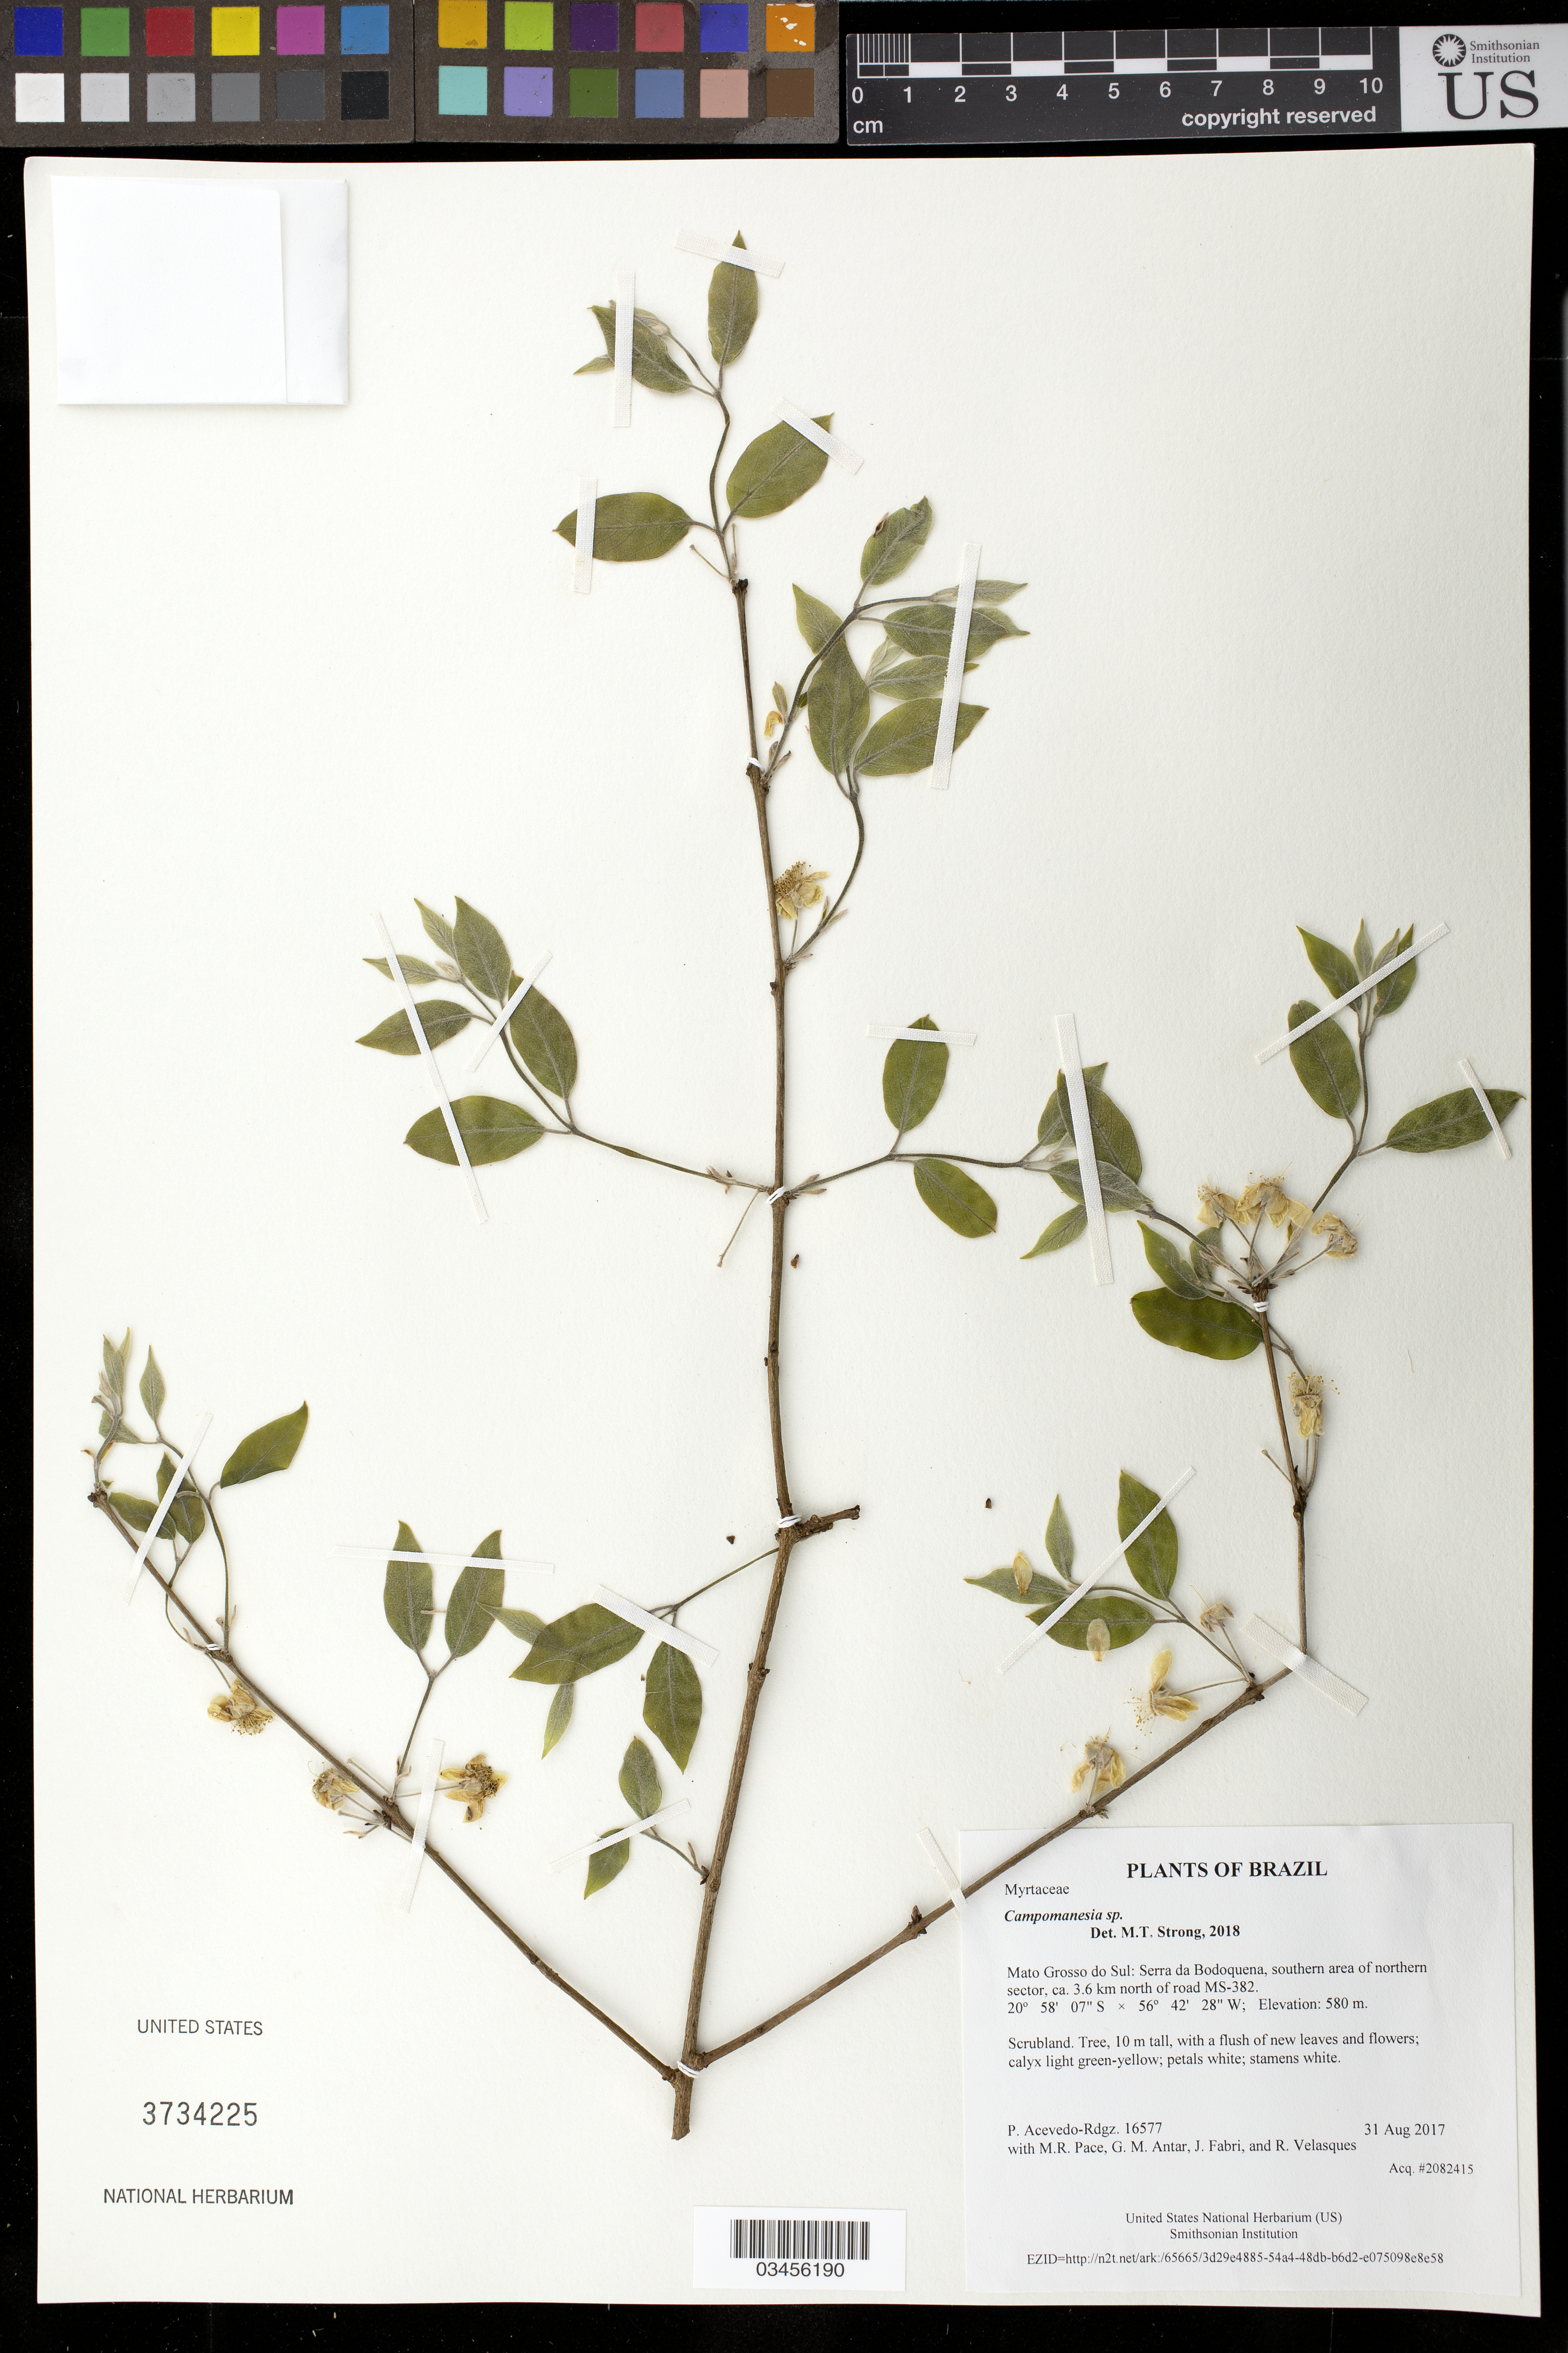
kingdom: Plantae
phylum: Tracheophyta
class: Magnoliopsida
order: Myrtales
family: Myrtaceae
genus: Campomanesia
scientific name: Campomanesia sp.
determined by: Strong, Mark T., (BOT), Smithsonian Institution - National Museum of Natural History (UNITED STATES)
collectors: P. Acevedo-Rodr., M. R. Pace, G. M. Antar, J. Fabri & R. Velasques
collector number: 16577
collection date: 2017-08-31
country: Brazil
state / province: Mato Grosso do Sul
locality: Serra da Bodoquena, southern area of northern sector, ca. 3.6 km north of road MS-382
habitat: Scrubland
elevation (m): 580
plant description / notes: US, NY, K, MO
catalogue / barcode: US 3734225